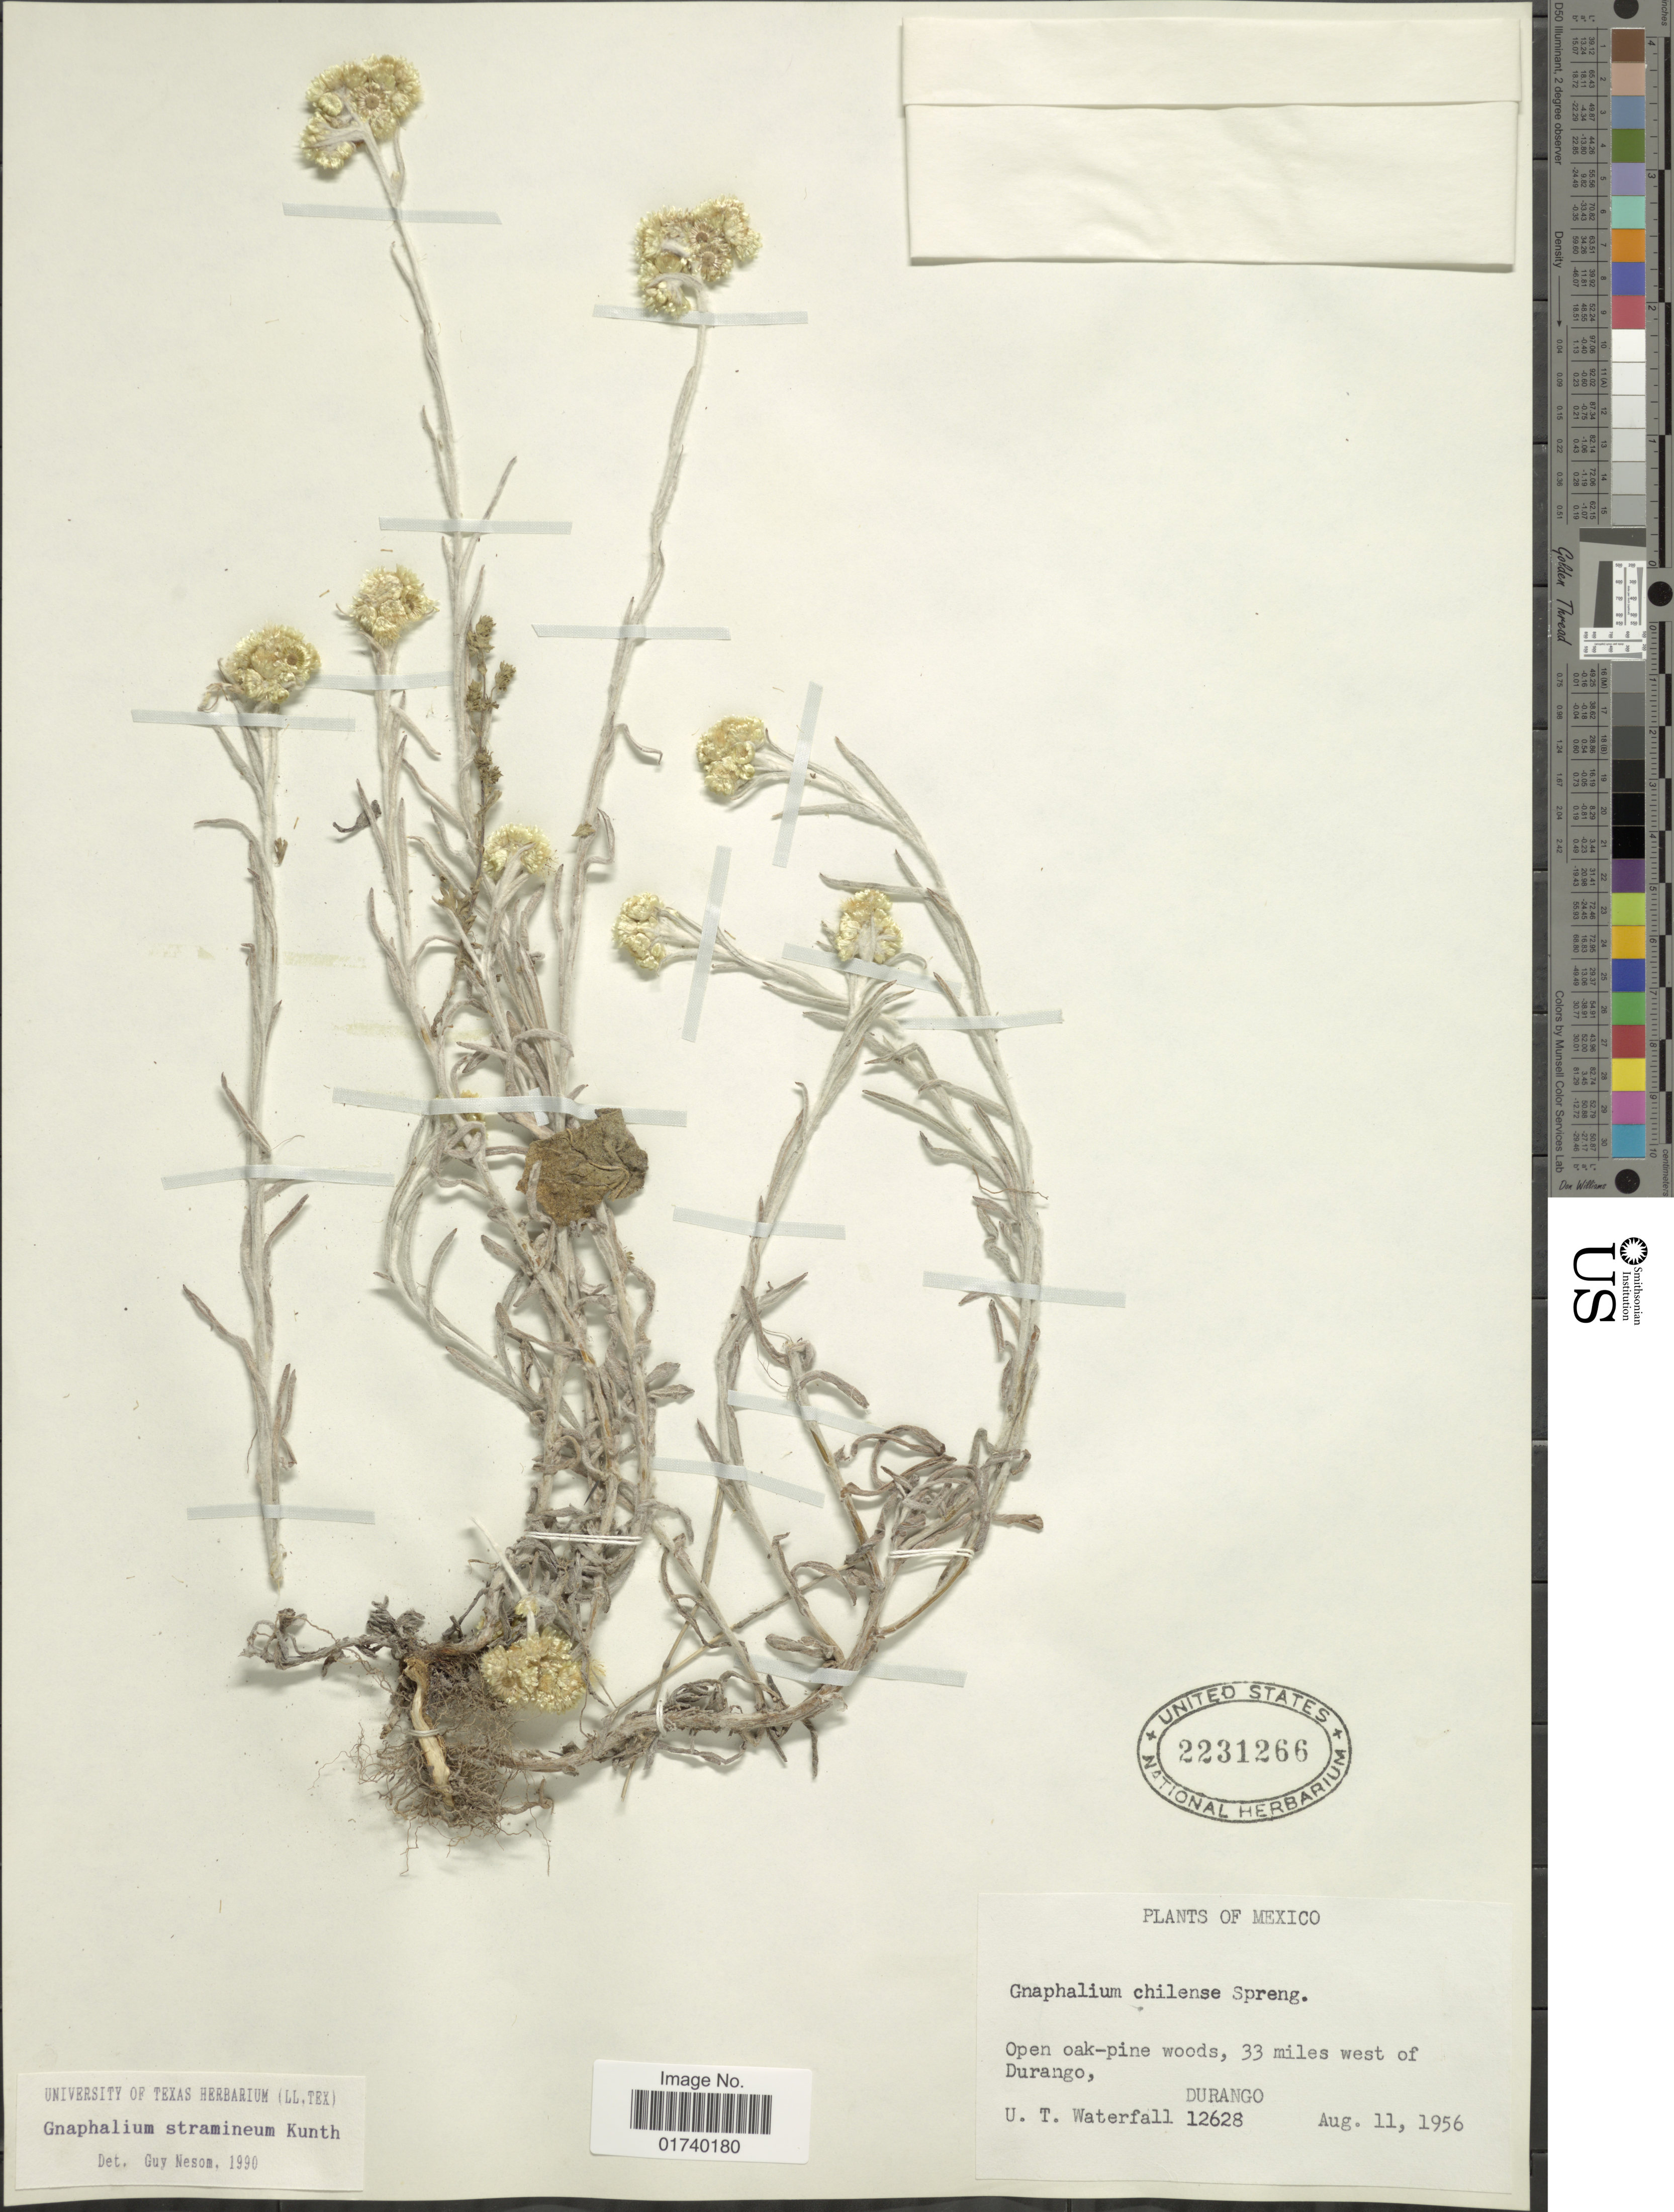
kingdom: Plantae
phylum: Tracheophyta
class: Magnoliopsida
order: Asterales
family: Asteraceae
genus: Pseudognaphalium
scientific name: Pseudognaphalium stramineum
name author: (Kunth) Anderb.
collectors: U. T. Waterfall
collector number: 12628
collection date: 1956-08-11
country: Mexico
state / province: Durango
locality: Open oak - pine woods, 33 miles west of Durango.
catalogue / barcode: US 2231266